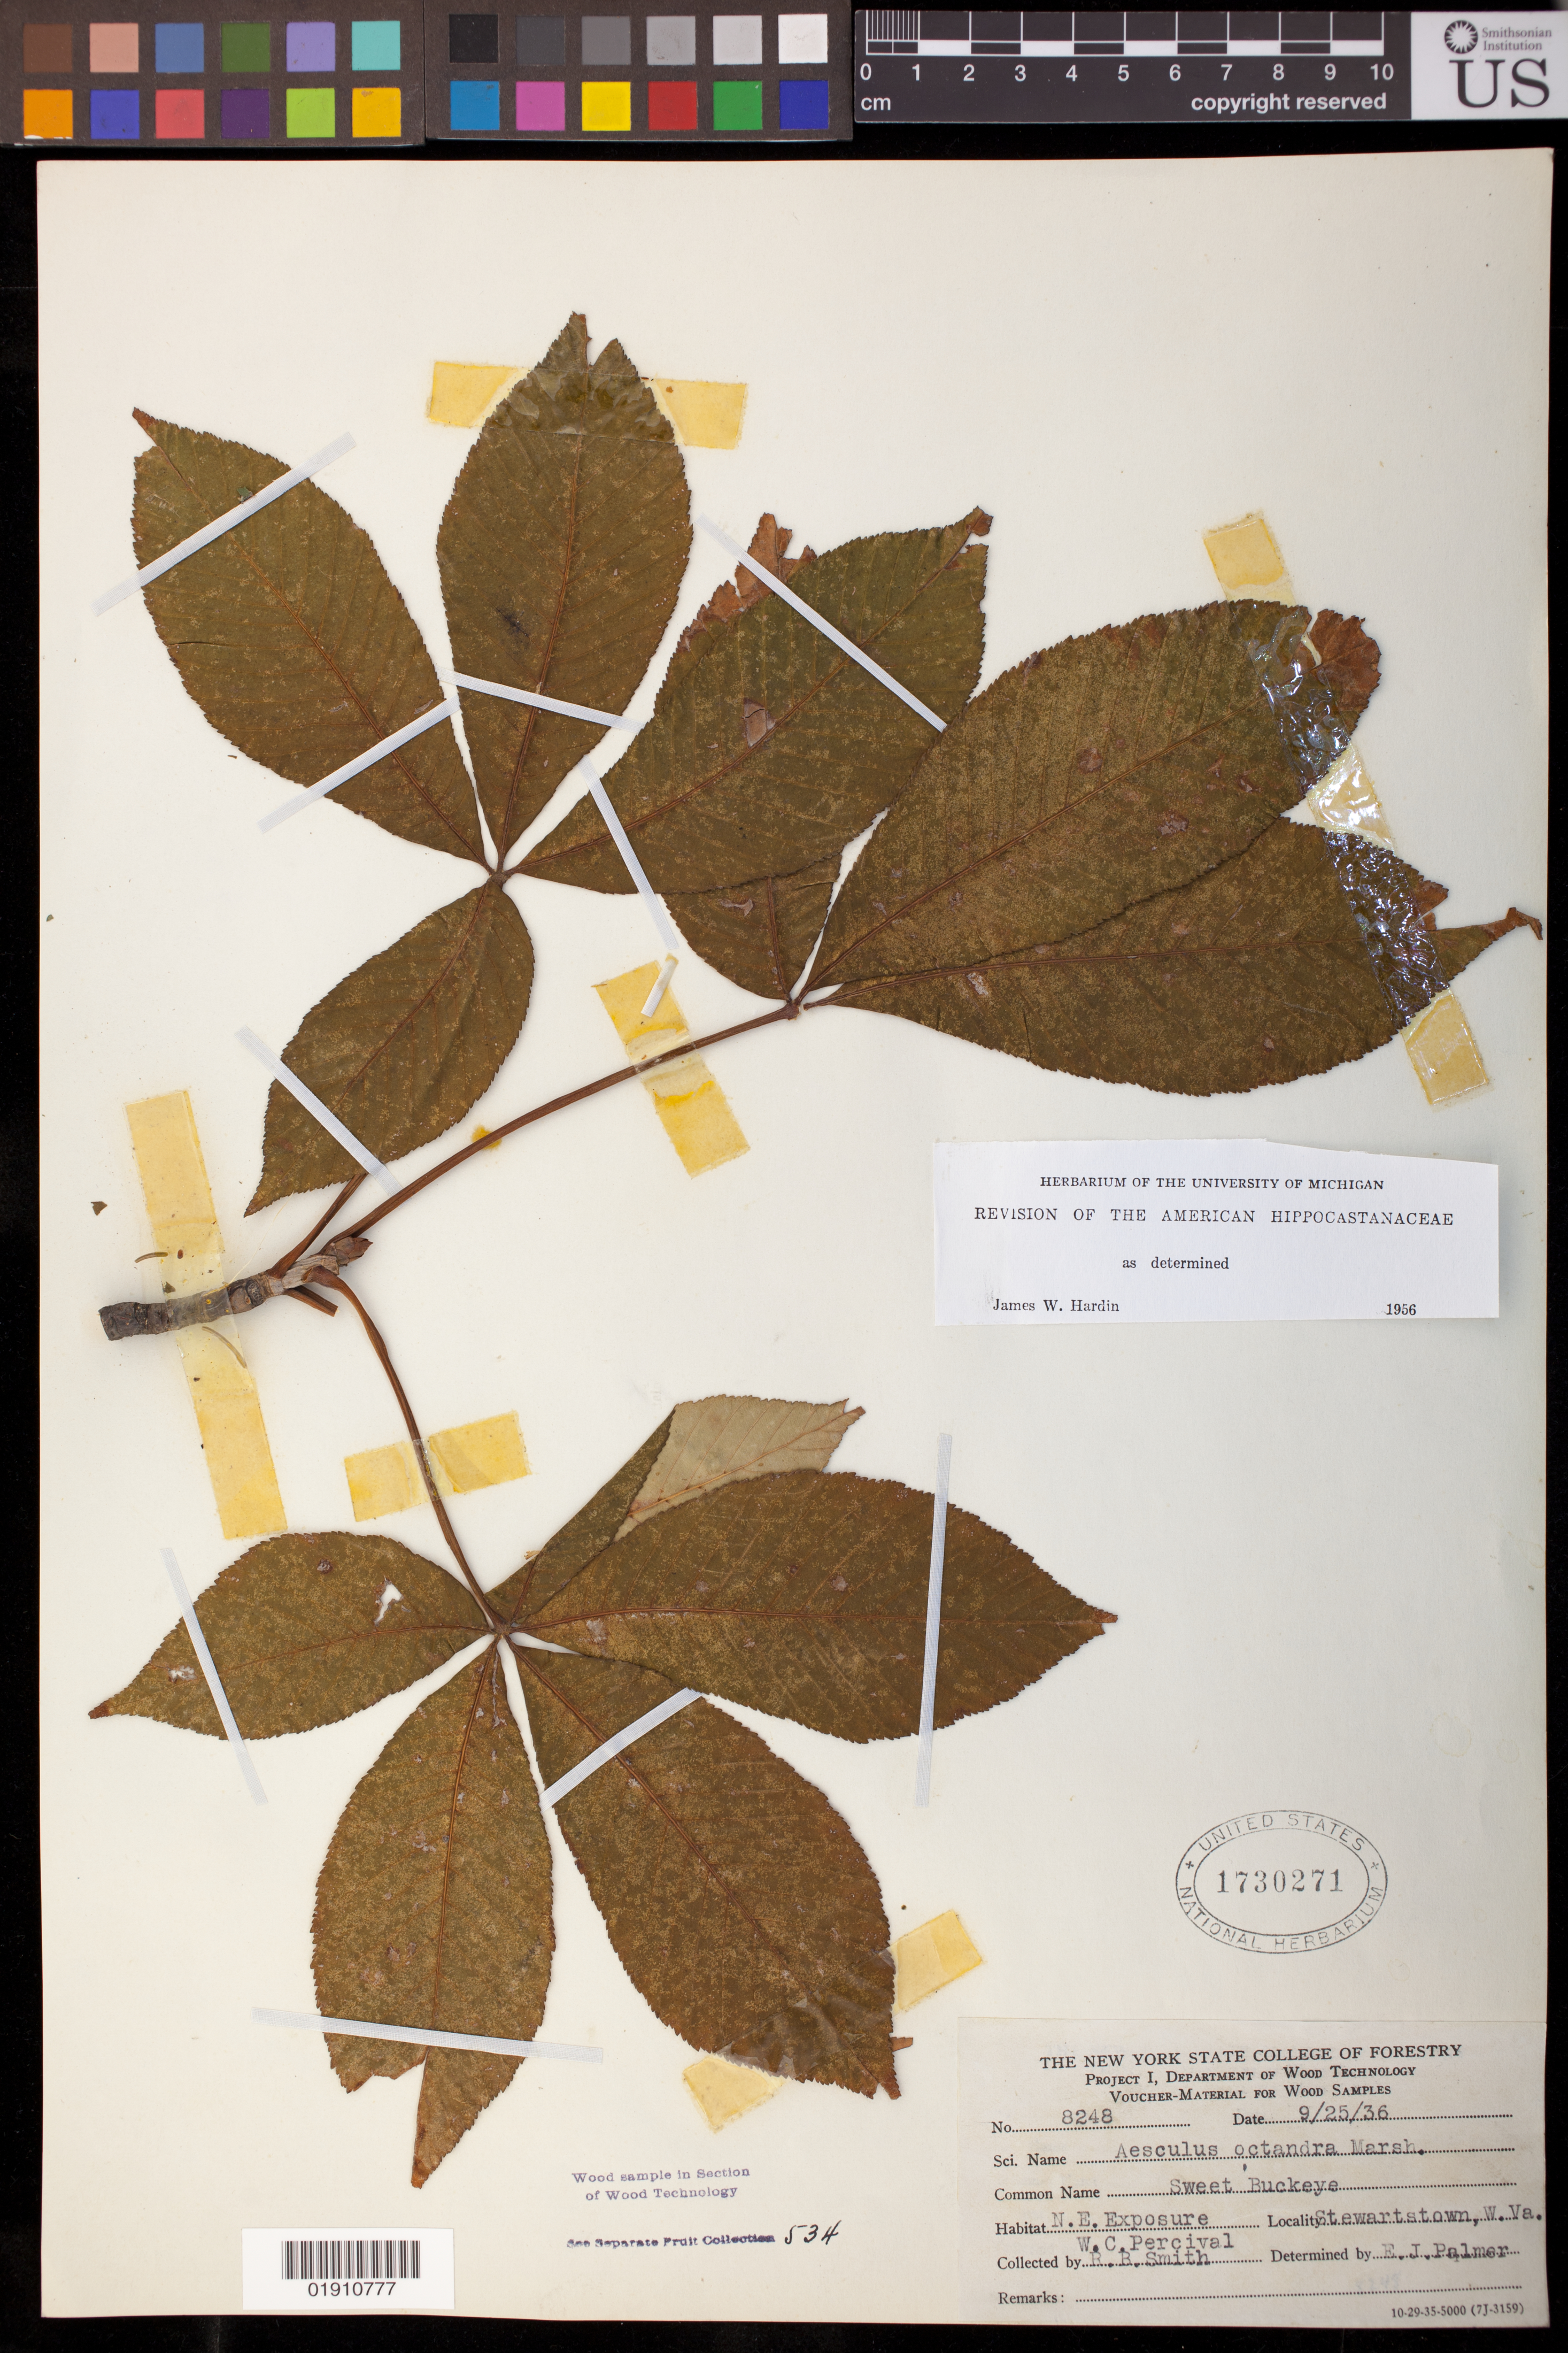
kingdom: Plantae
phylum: Tracheophyta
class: Magnoliopsida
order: Sapindales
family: Sapindaceae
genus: Aesculus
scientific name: Aesculus octandra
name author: Marshall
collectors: W. Percival & R. B. Smith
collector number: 8248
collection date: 1936-09-25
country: United States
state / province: West Virginia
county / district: Monongalia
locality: Stewartstown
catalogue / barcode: US 1730271